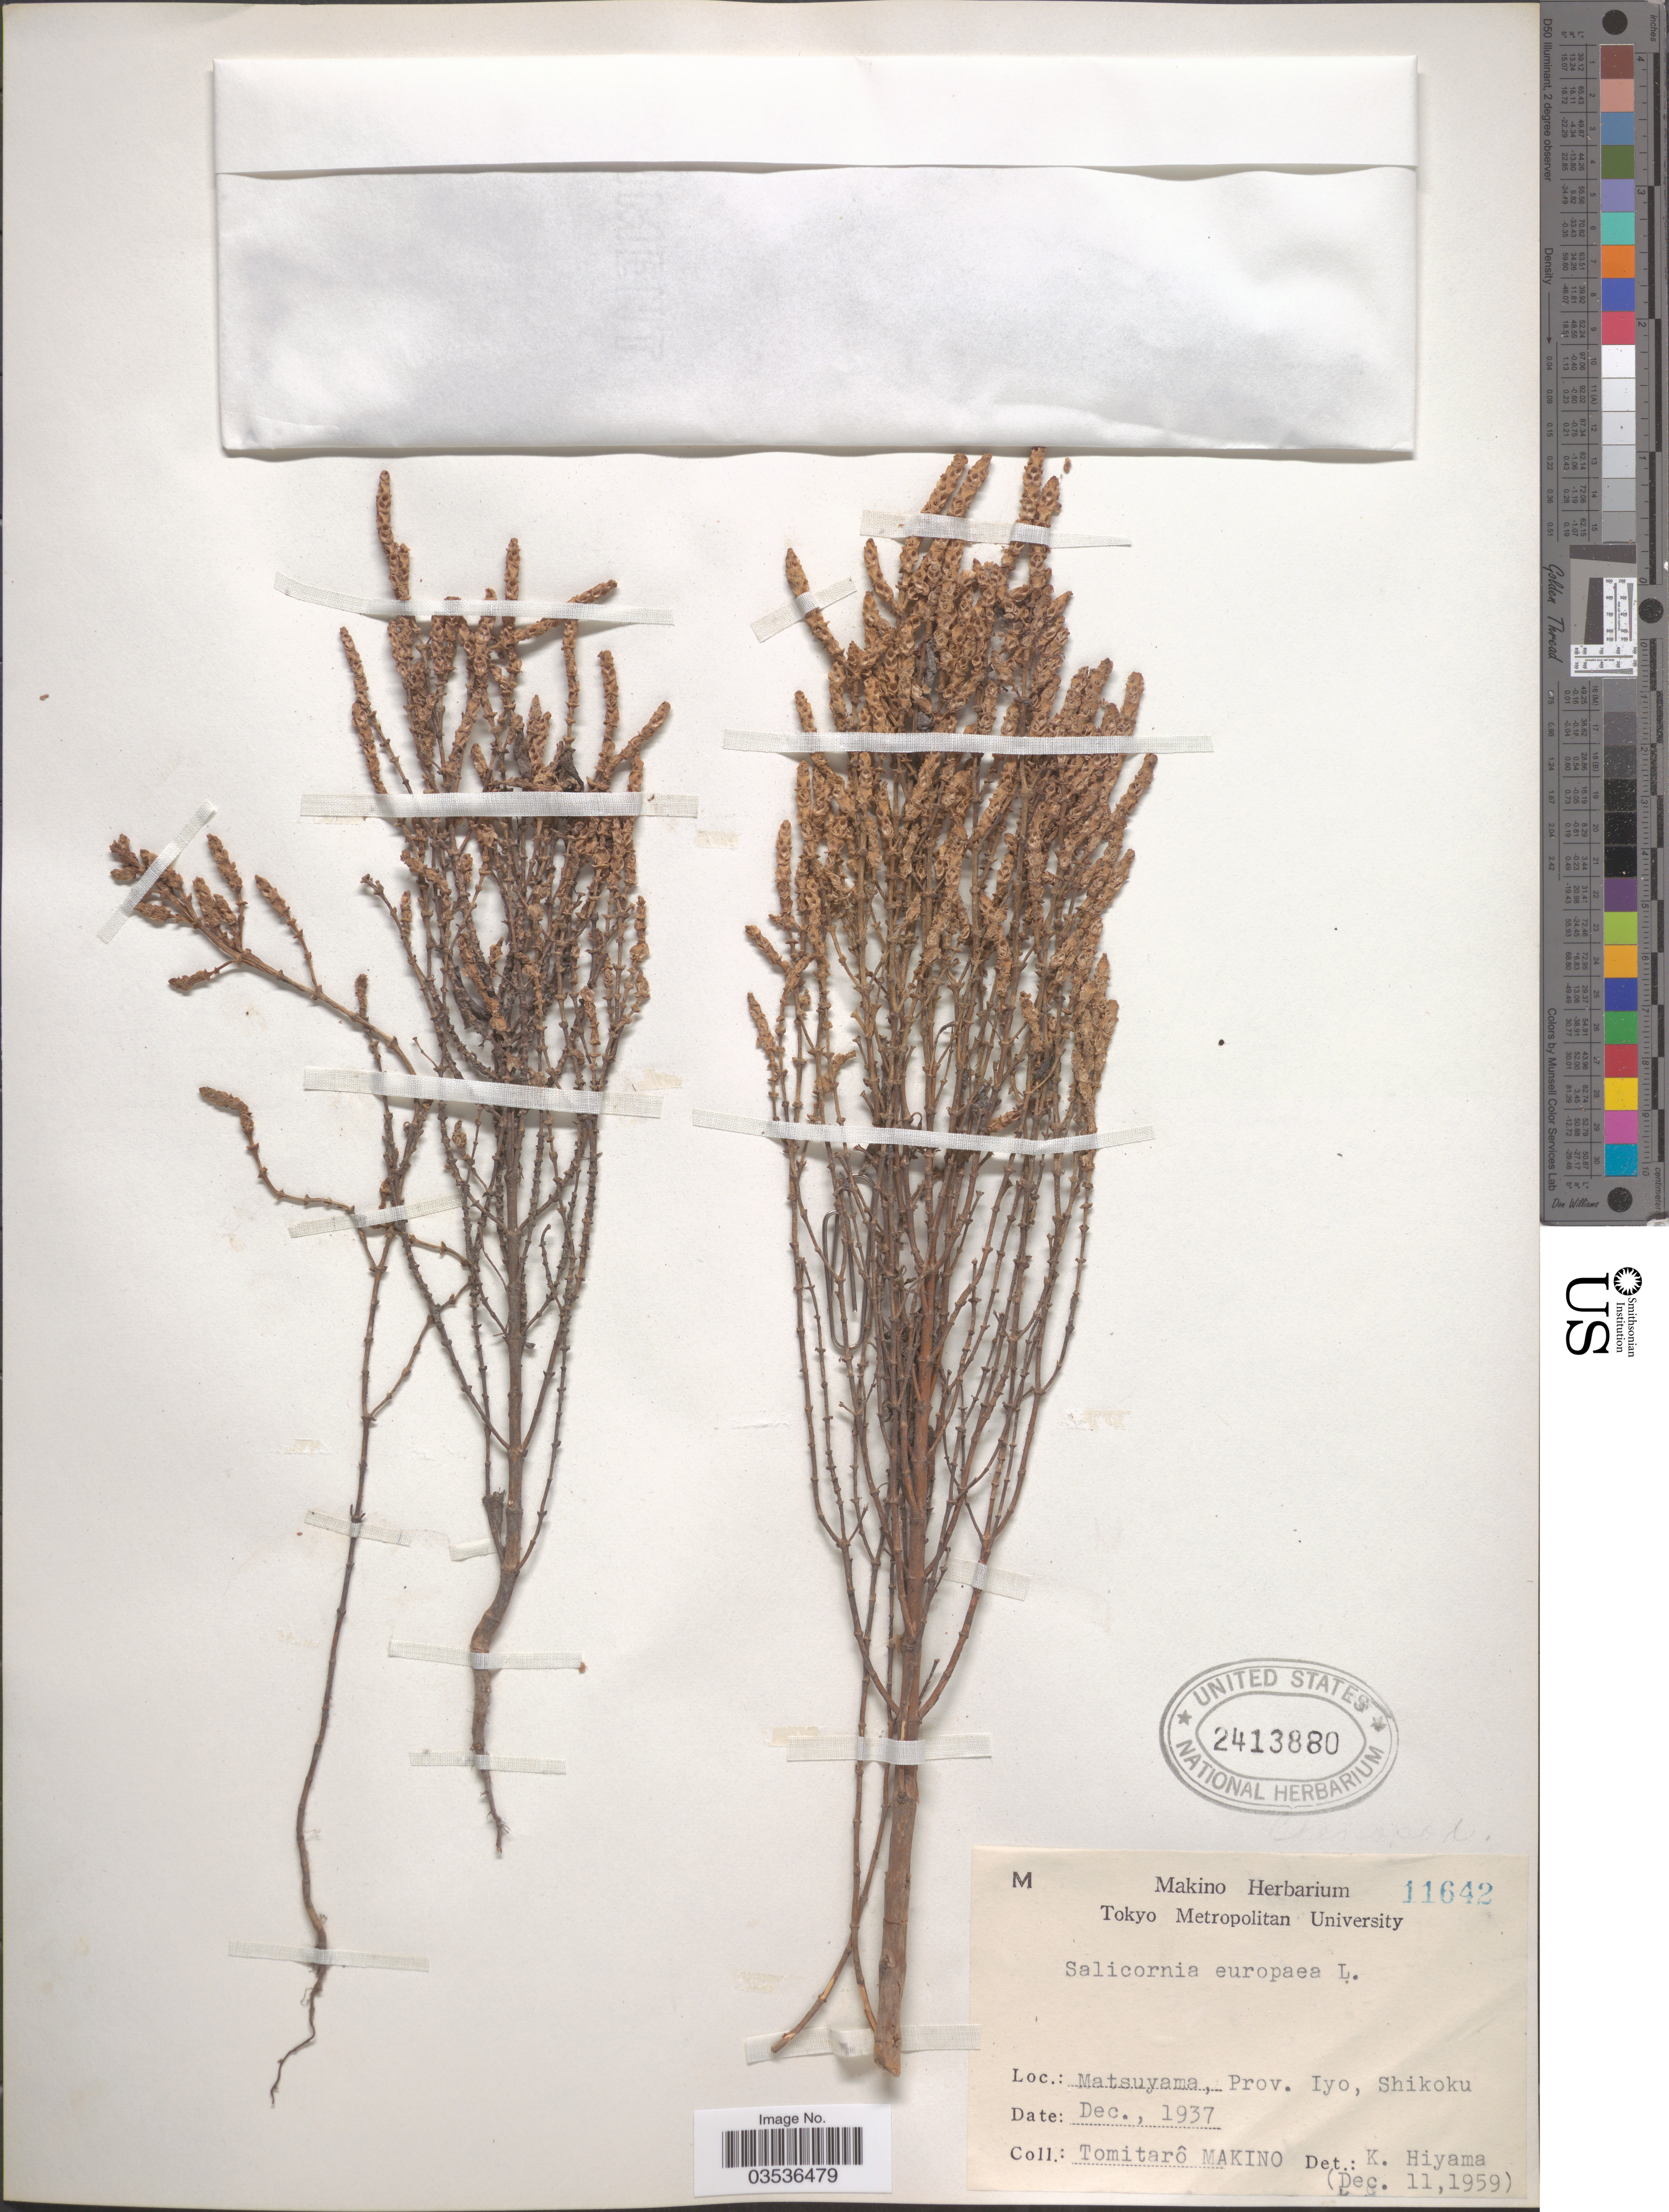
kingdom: Plantae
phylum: Tracheophyta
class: Magnoliopsida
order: Caryophyllales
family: Amaranthaceae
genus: Salicornia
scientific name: Salicornia europaea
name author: L.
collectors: T. Makino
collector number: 11642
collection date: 1937-12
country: Japan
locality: Matsuyama, Prov. Iyo, Shikoku.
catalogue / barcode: US 2413880